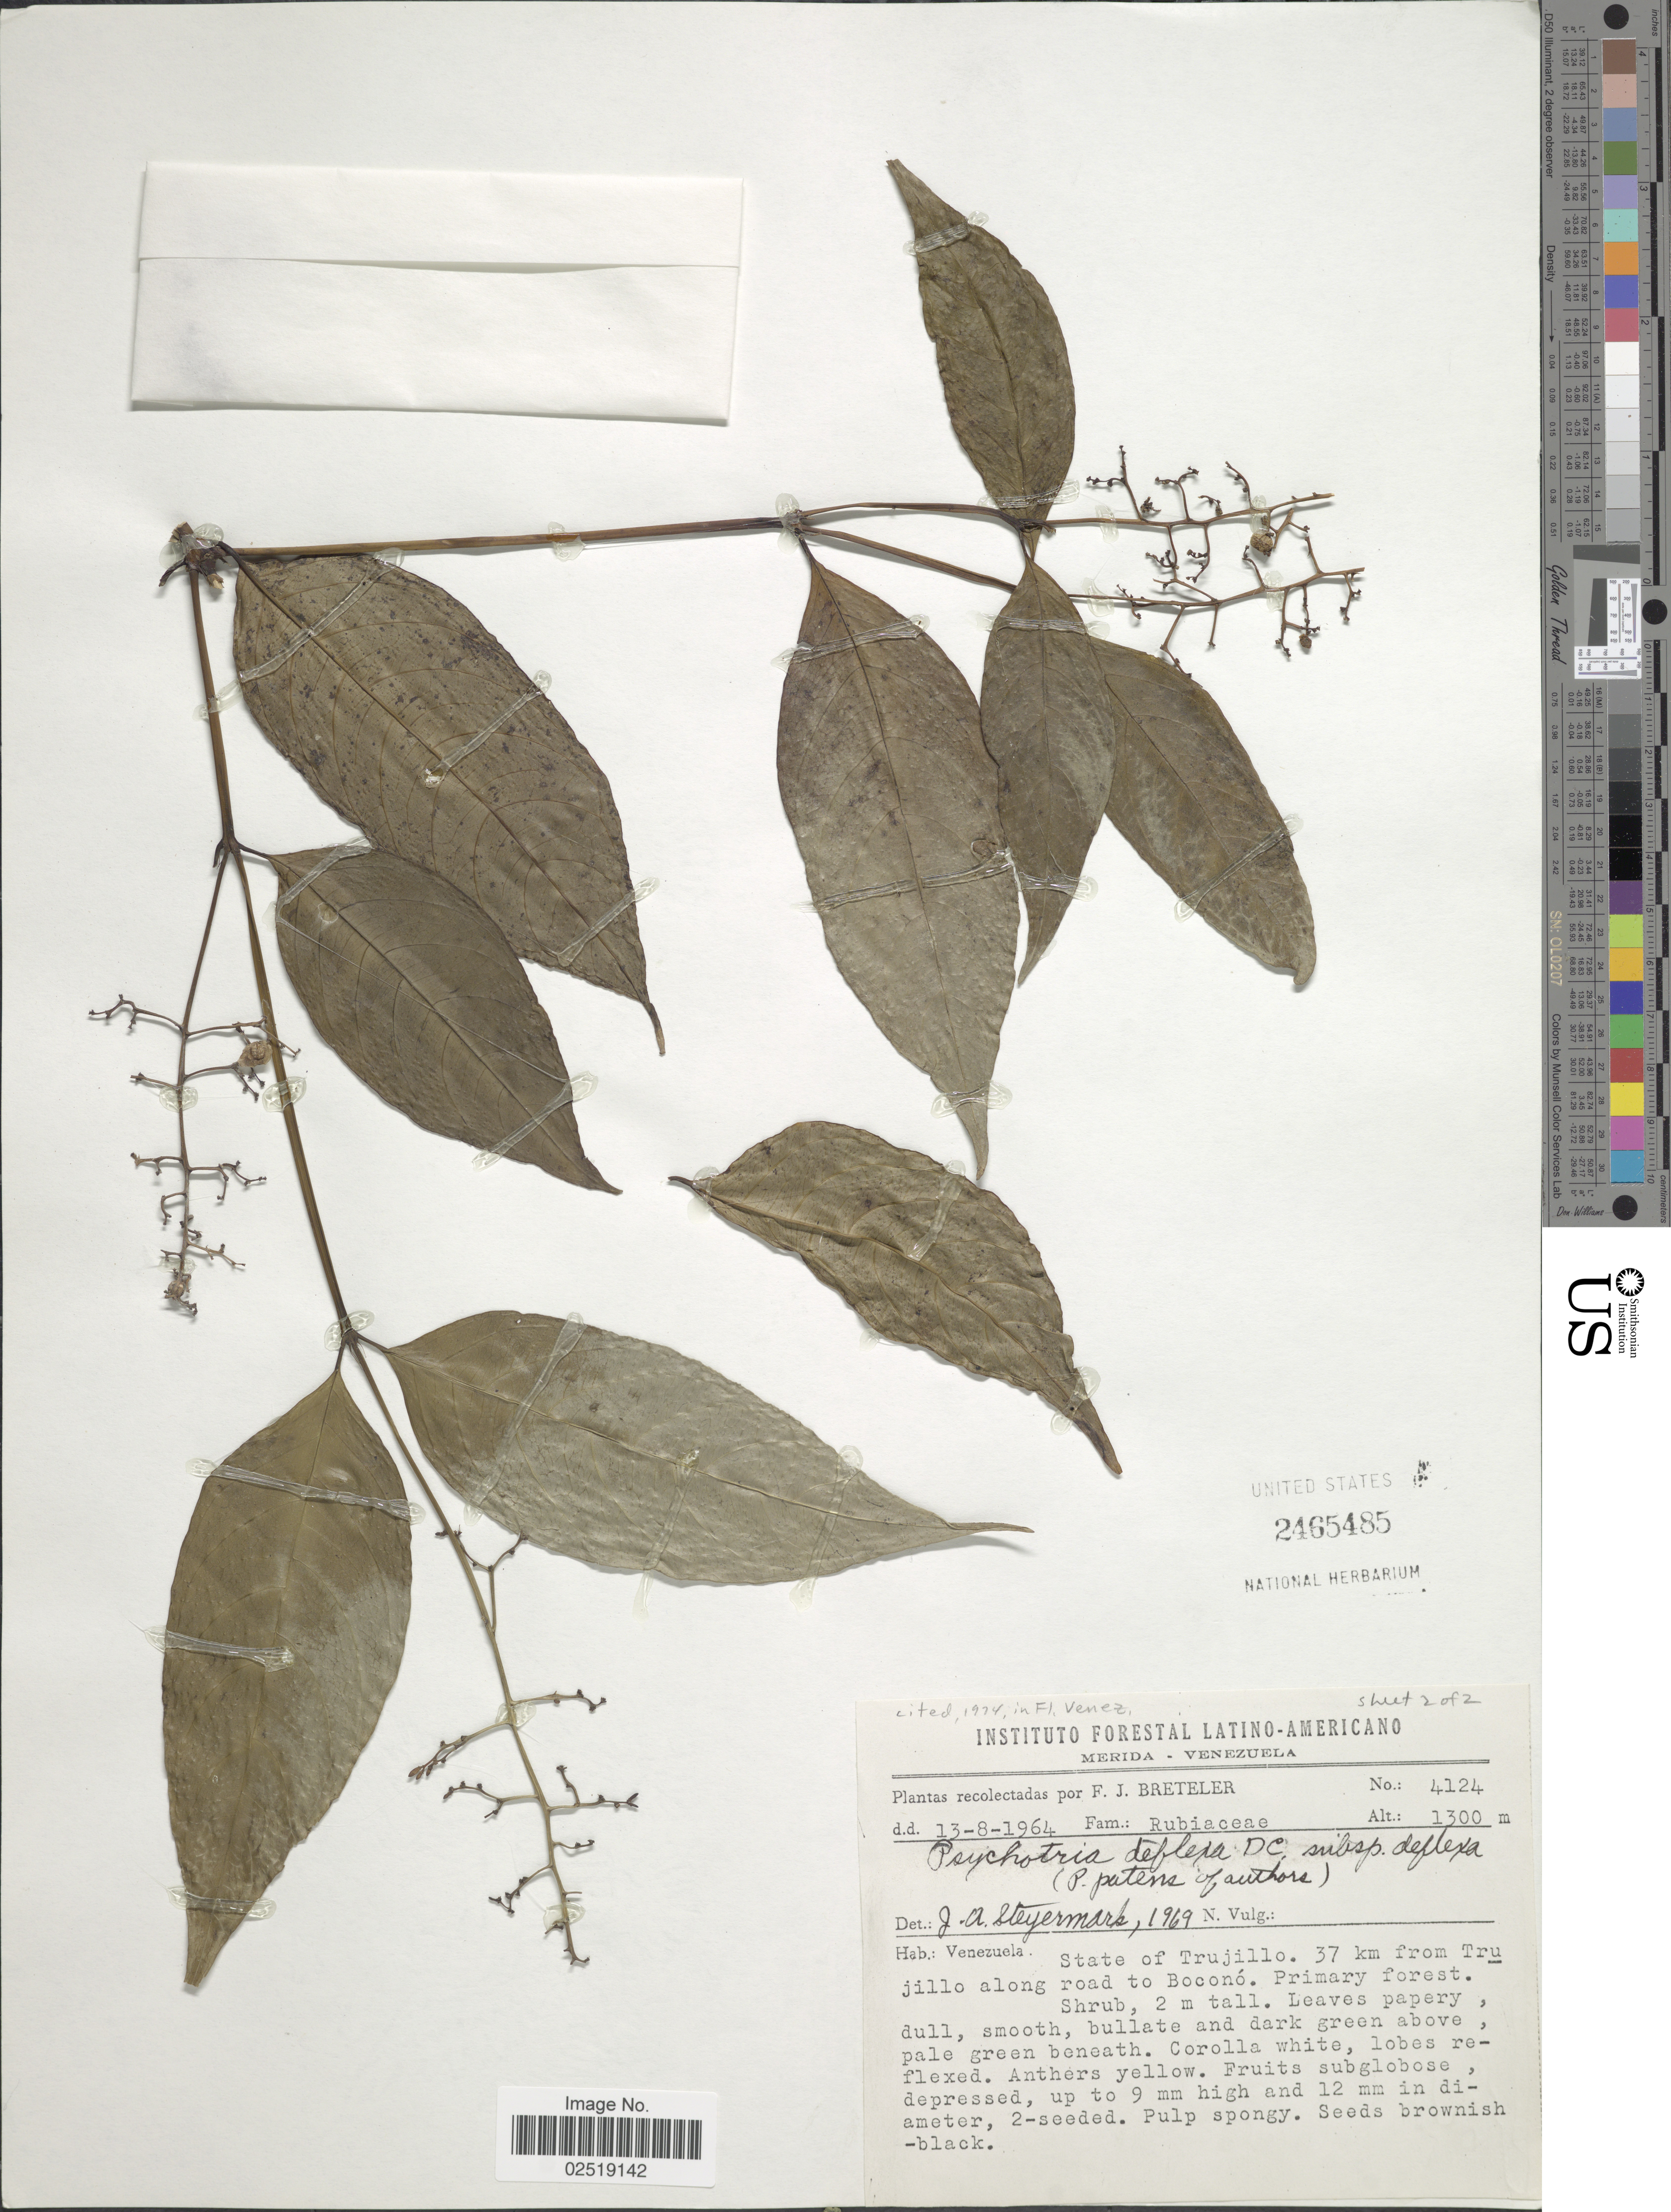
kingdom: Plantae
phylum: Tracheophyta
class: Magnoliopsida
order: Gentianales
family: Rubiaceae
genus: Psychotria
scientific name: Psychotria deflexa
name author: DC.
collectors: F. J. Breteler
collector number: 4124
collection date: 1964-08-13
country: Venezuela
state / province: Trujillo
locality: State of Trujillo. 37 km from Trujillo along road to Bocono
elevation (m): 1300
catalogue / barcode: US 2465485